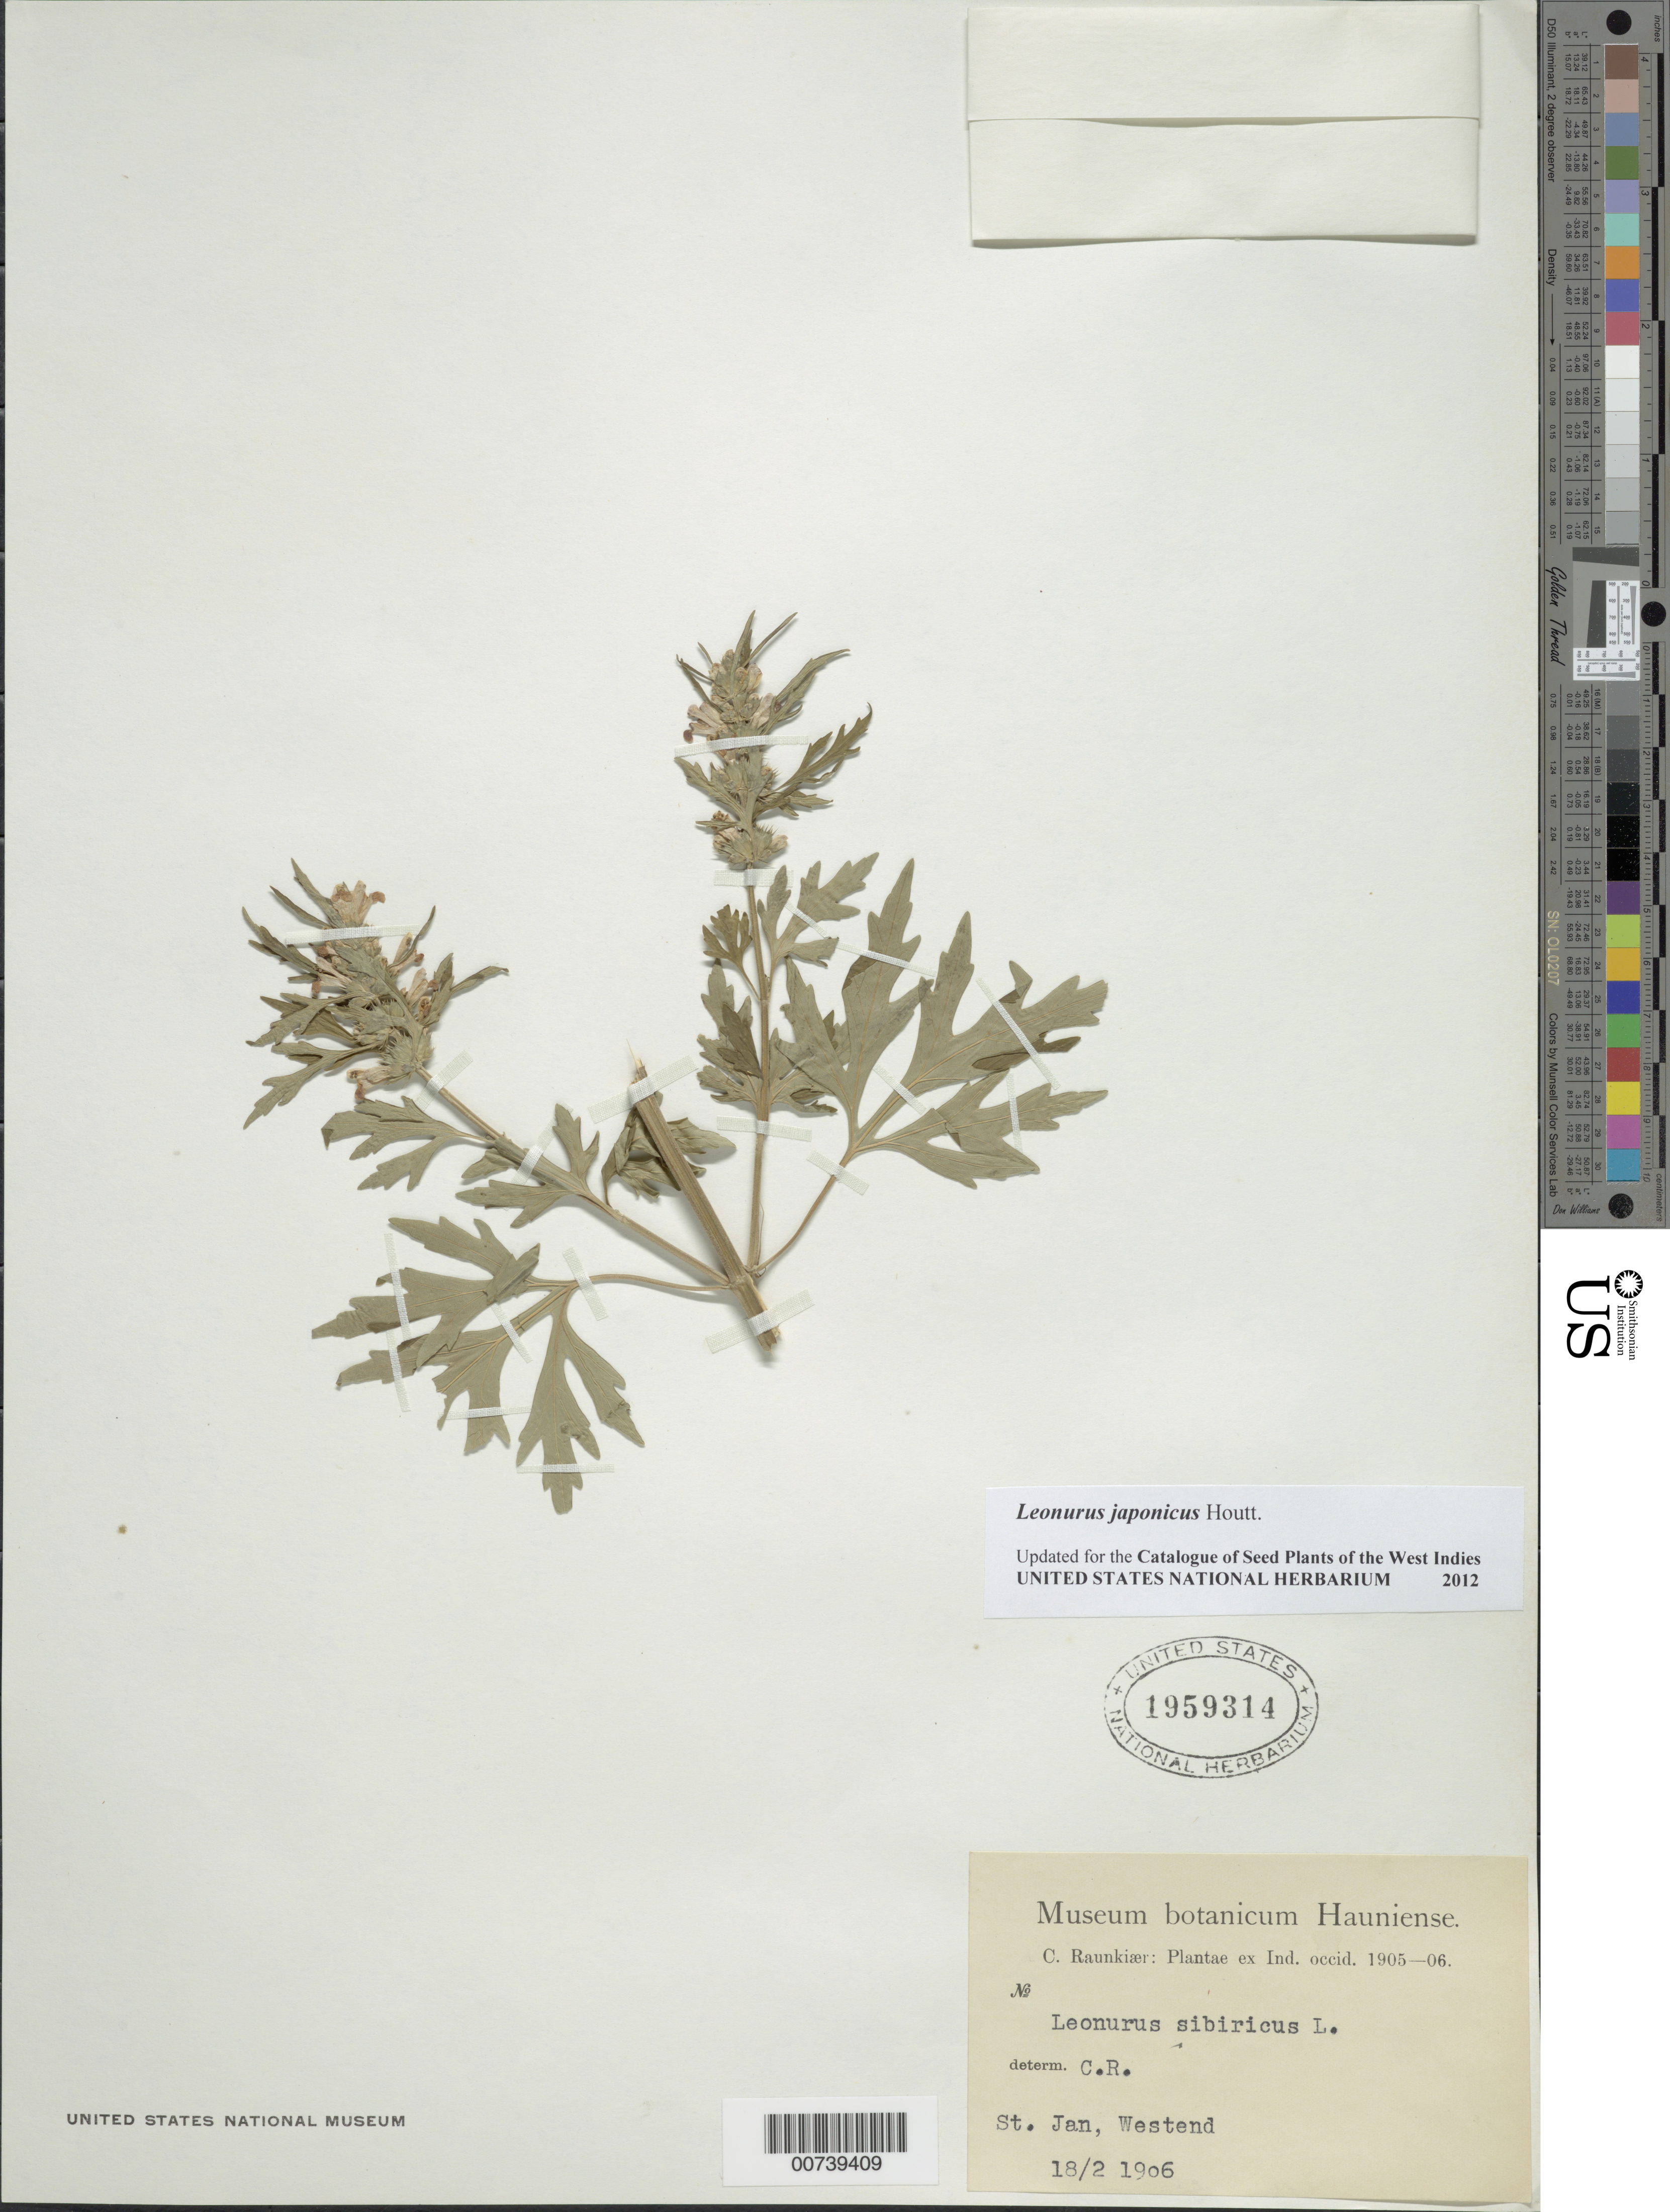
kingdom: Plantae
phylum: Tracheophyta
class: Magnoliopsida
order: Lamiales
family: Lamiaceae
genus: Leonurus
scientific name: Leonurus japonicus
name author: Houtt.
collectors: C. Raunkiær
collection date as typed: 18 Feb 1906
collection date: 1906-02-18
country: U.S. Virgin Islands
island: St. John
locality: West end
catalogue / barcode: US 1959314